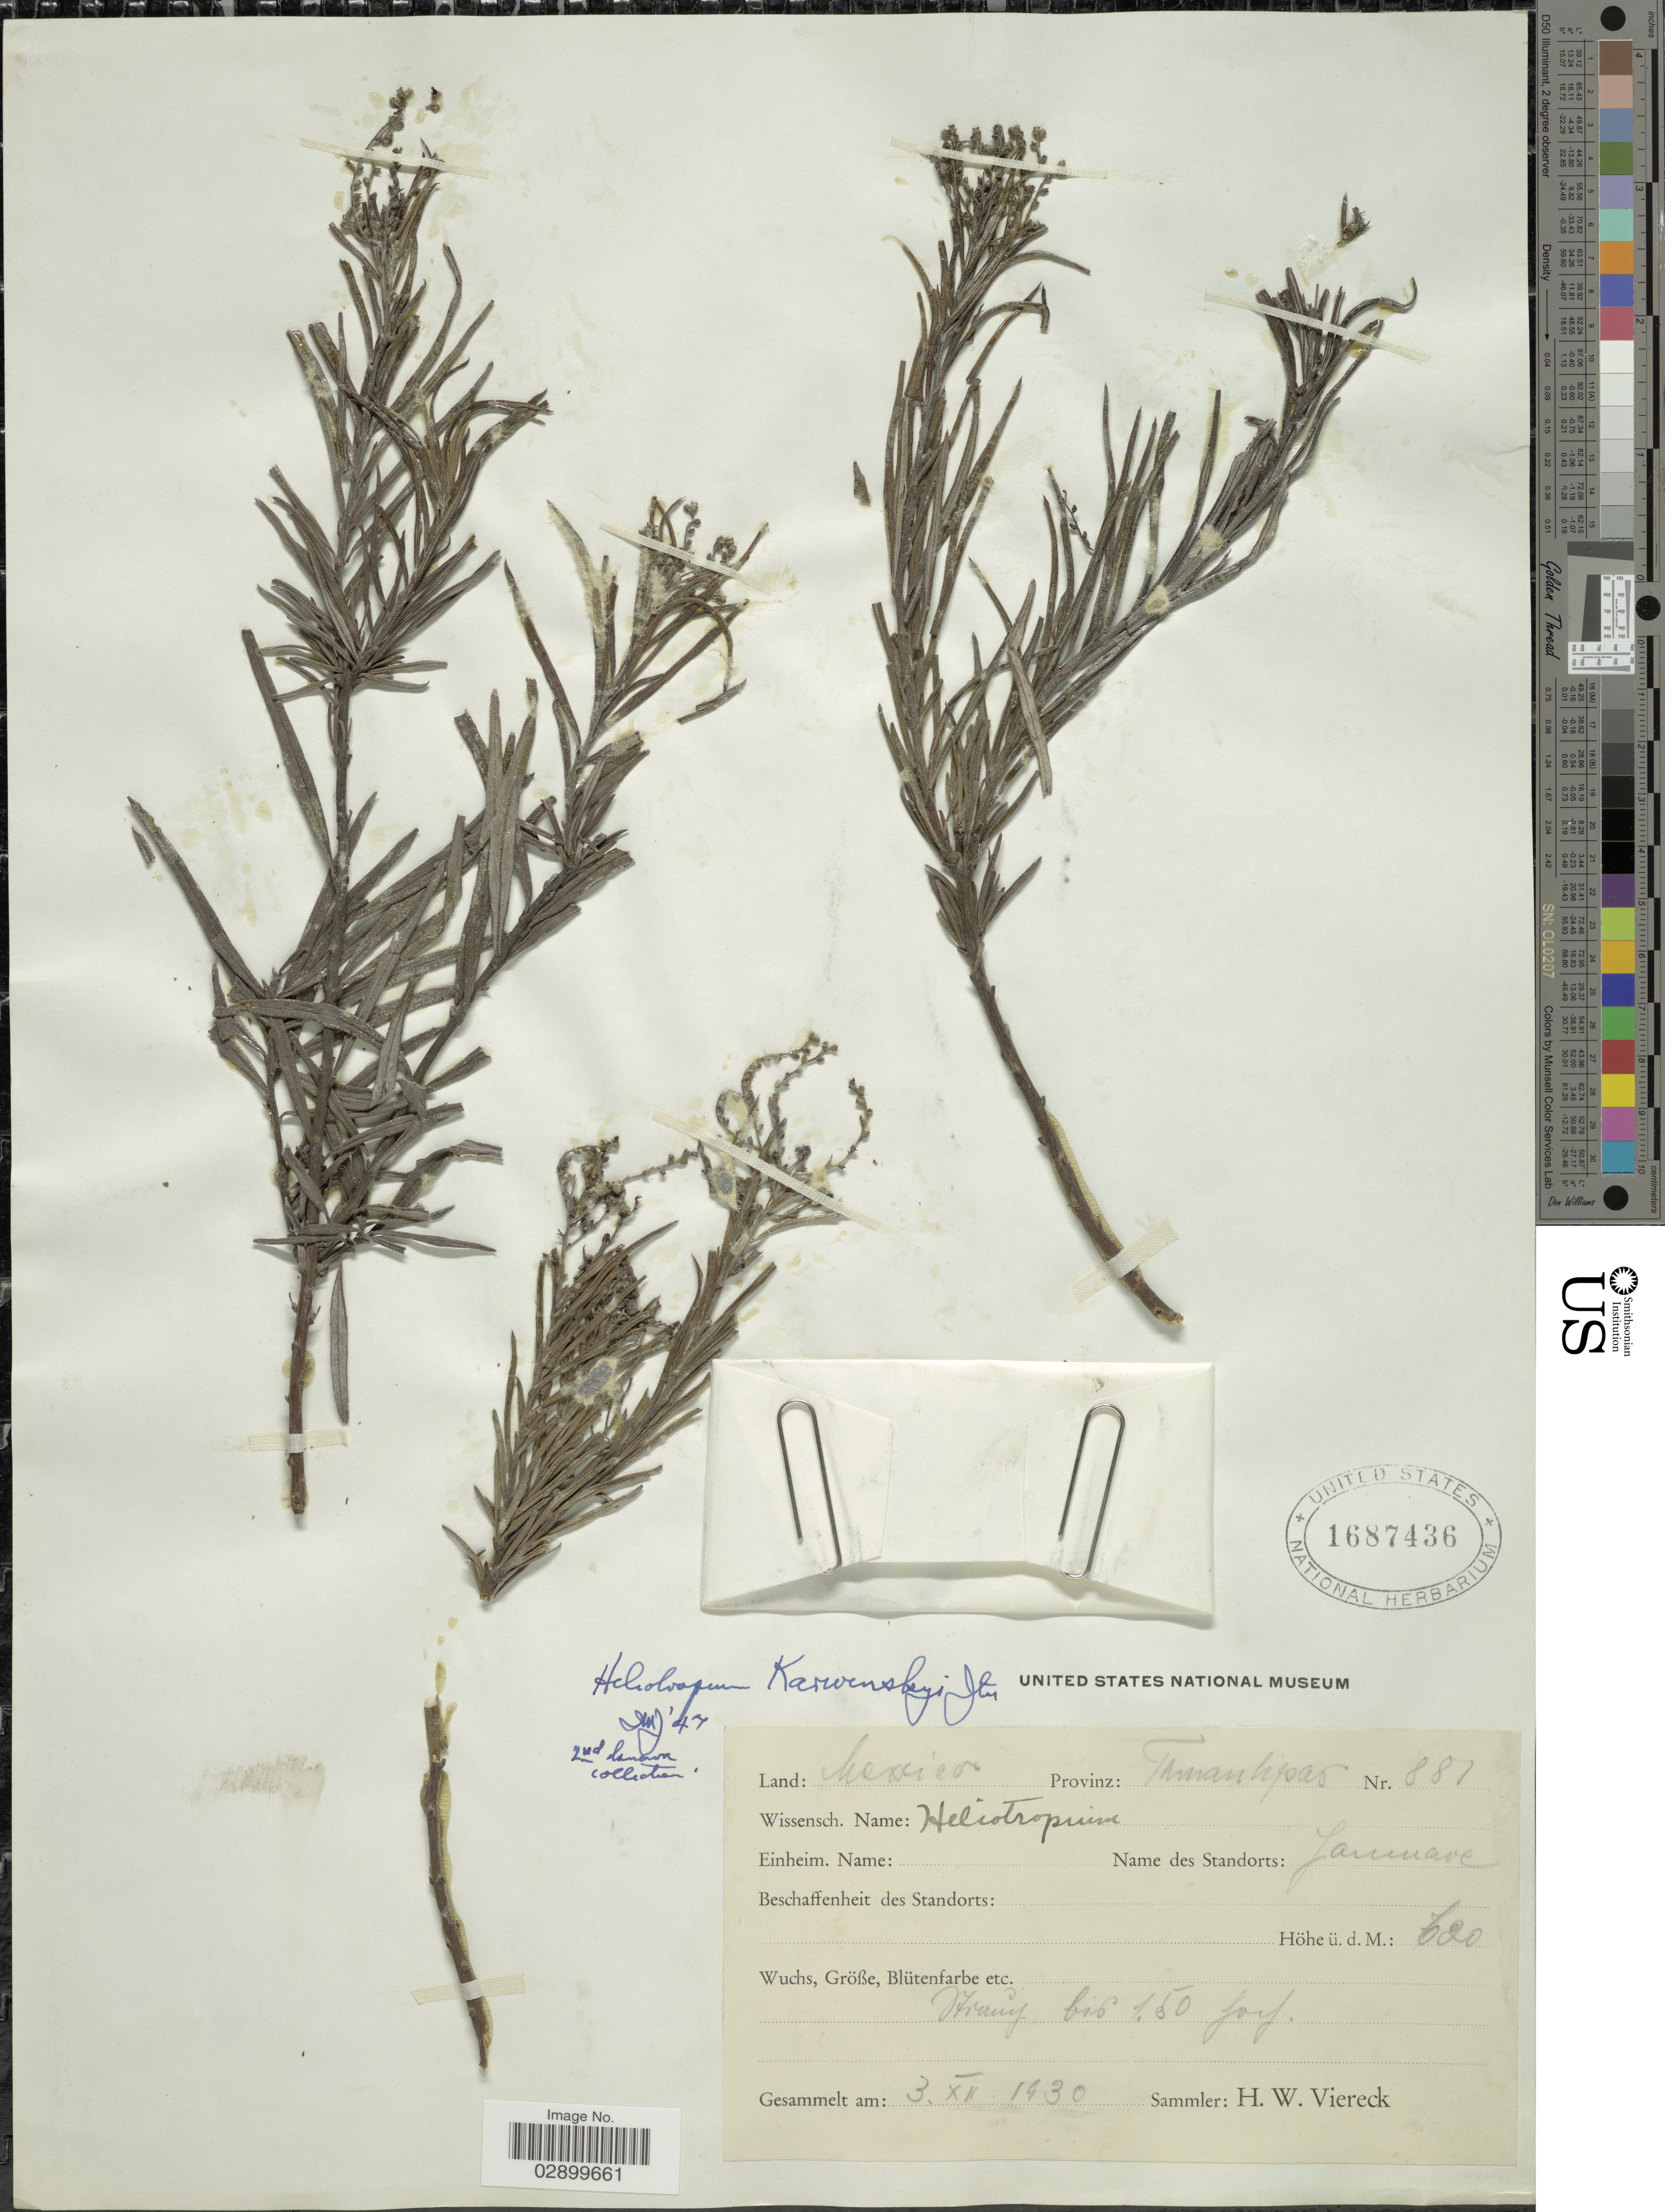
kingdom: Plantae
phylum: Tracheophyta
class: Magnoliopsida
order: Boraginales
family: Heliotropiaceae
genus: Heliotropium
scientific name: Heliotropium karwinskyi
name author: I.M. Johnst.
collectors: H. W. Viereck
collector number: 887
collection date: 1930-12-03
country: Mexico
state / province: Tamaulipas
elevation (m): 620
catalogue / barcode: US 1687436